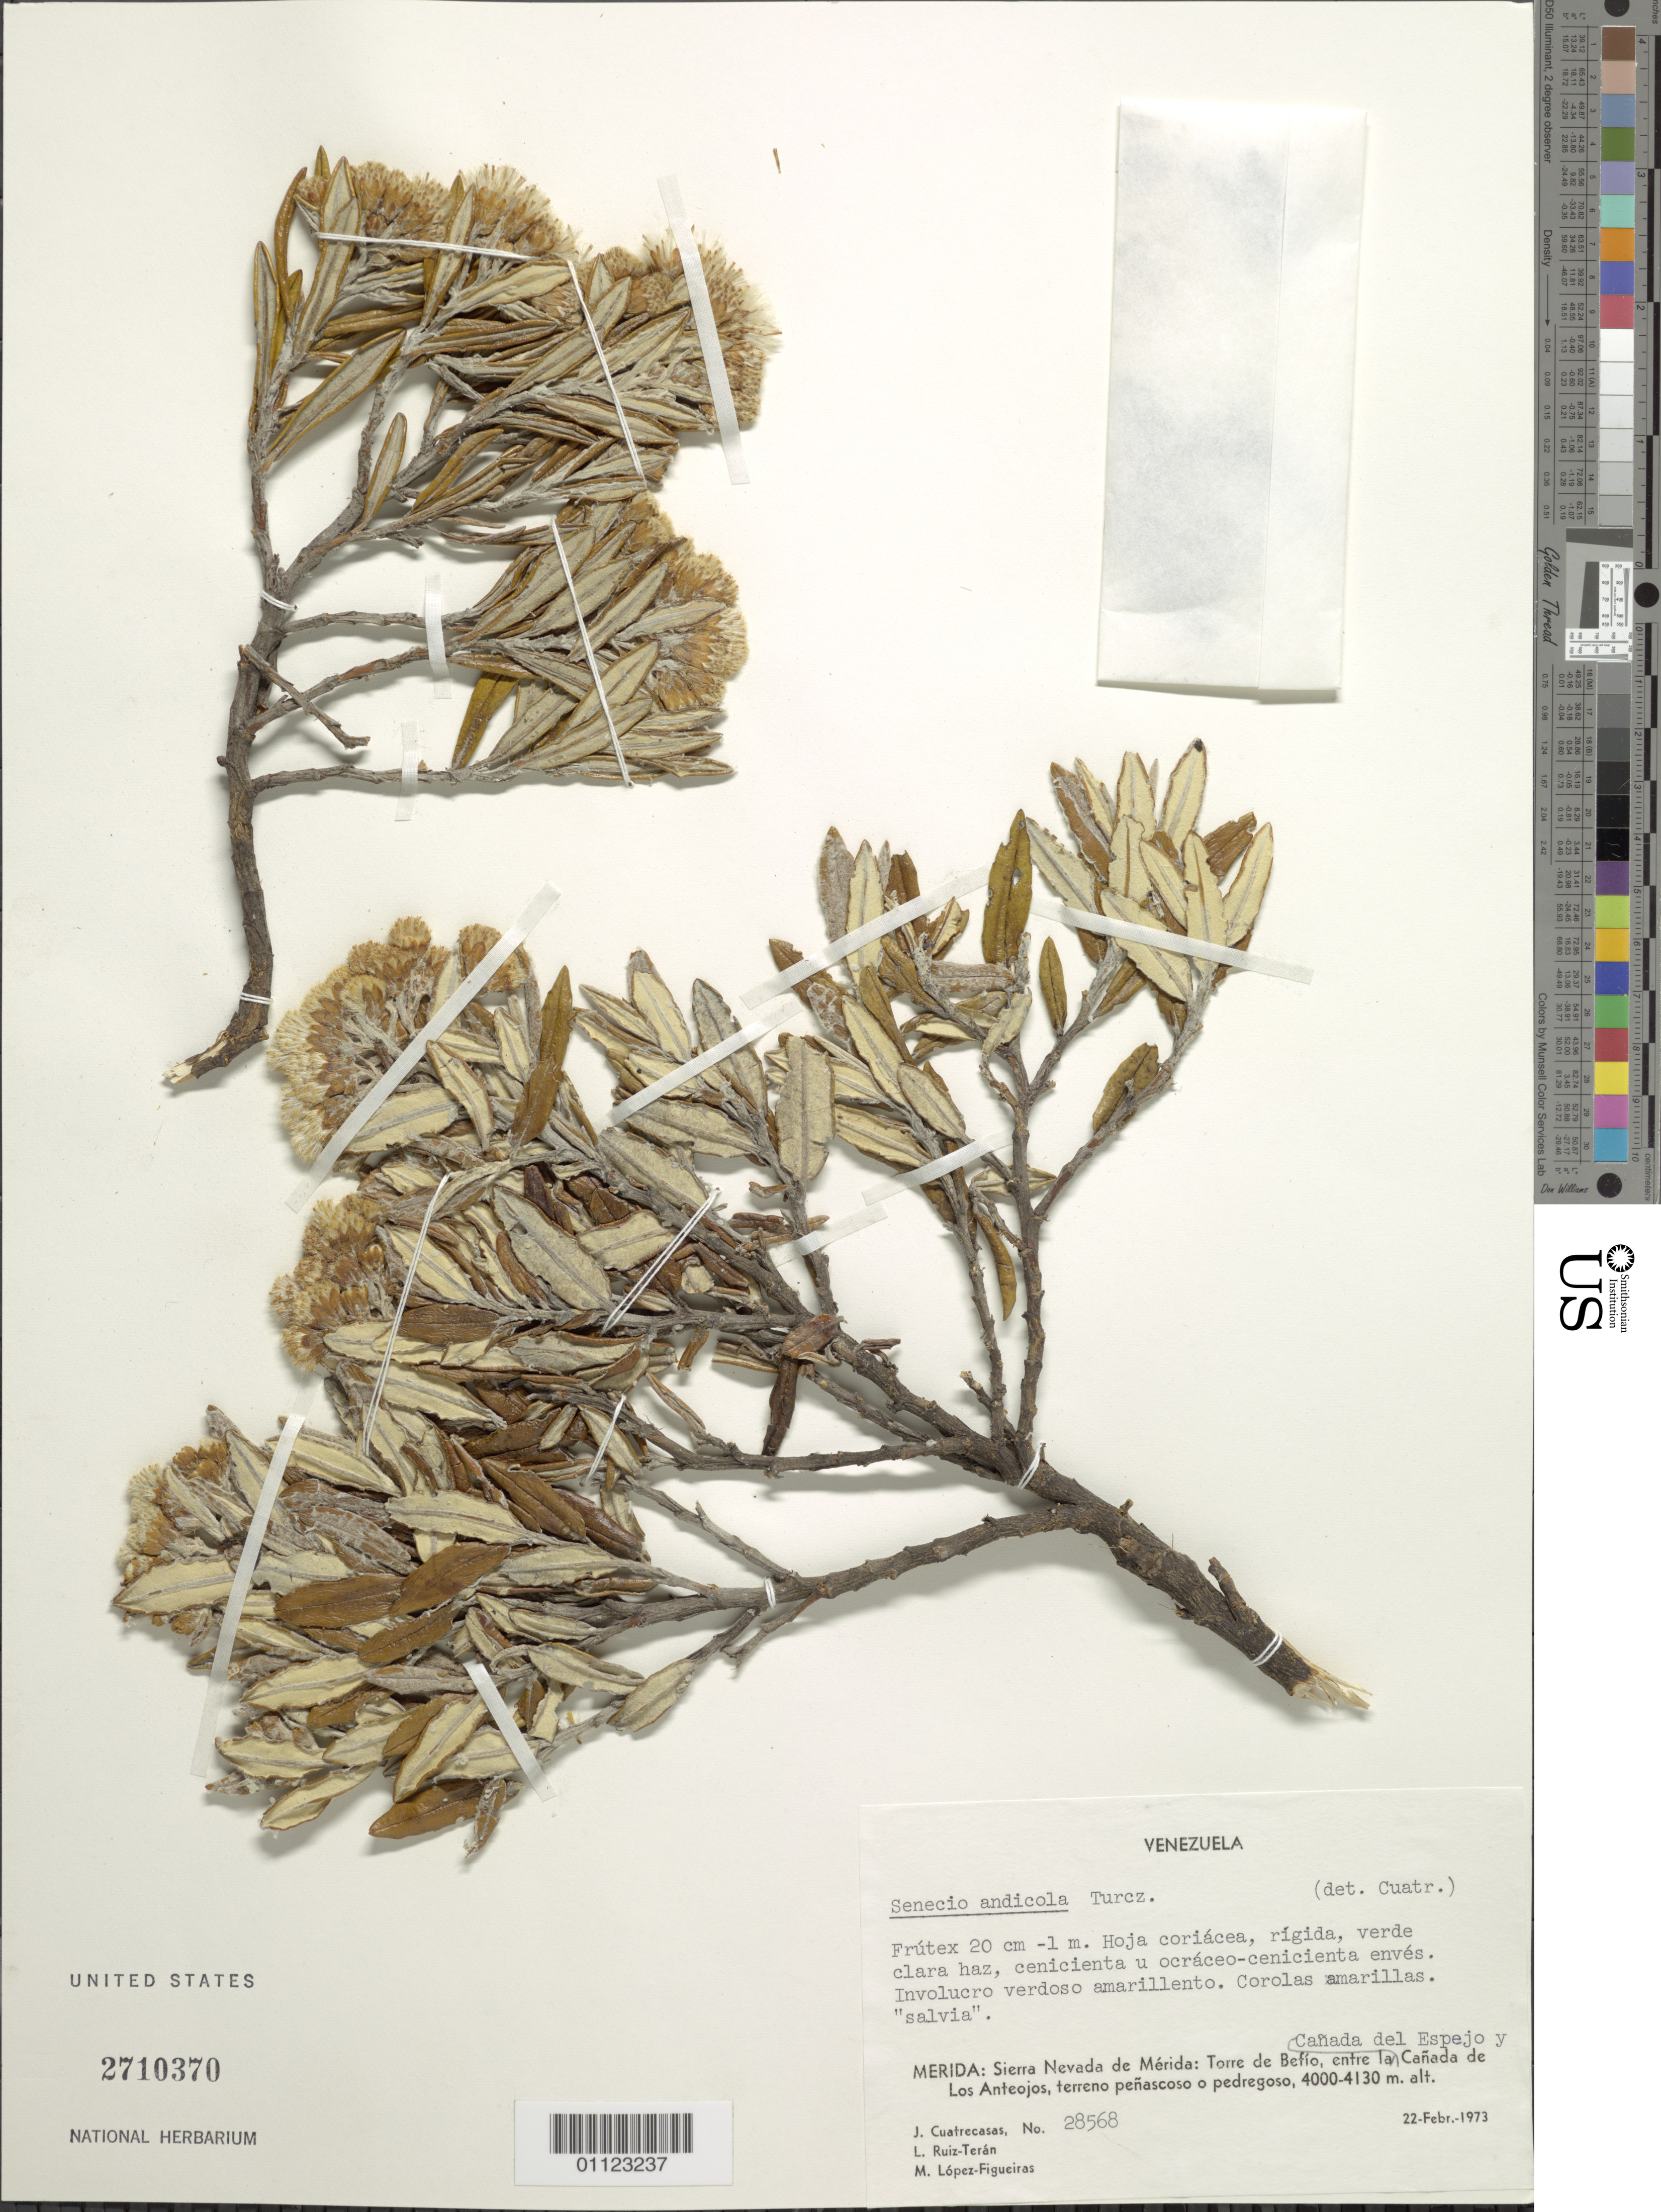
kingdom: Plantae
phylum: Tracheophyta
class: Magnoliopsida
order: Asterales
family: Asteraceae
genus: Pentacalia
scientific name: Pentacalia andicola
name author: (Turcz.) Cuatrec.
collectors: J. Cuatrecasas, L. E. Ruíz-Terán & M. López Figueiras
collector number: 28568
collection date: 1973-02-22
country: Venezuela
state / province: Mérida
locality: Sierra Nevada de Mérida: Torre de Befío, entre la Cañada del Espejo y Cañada de Los Anteojos,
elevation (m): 4000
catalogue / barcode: US 2710370